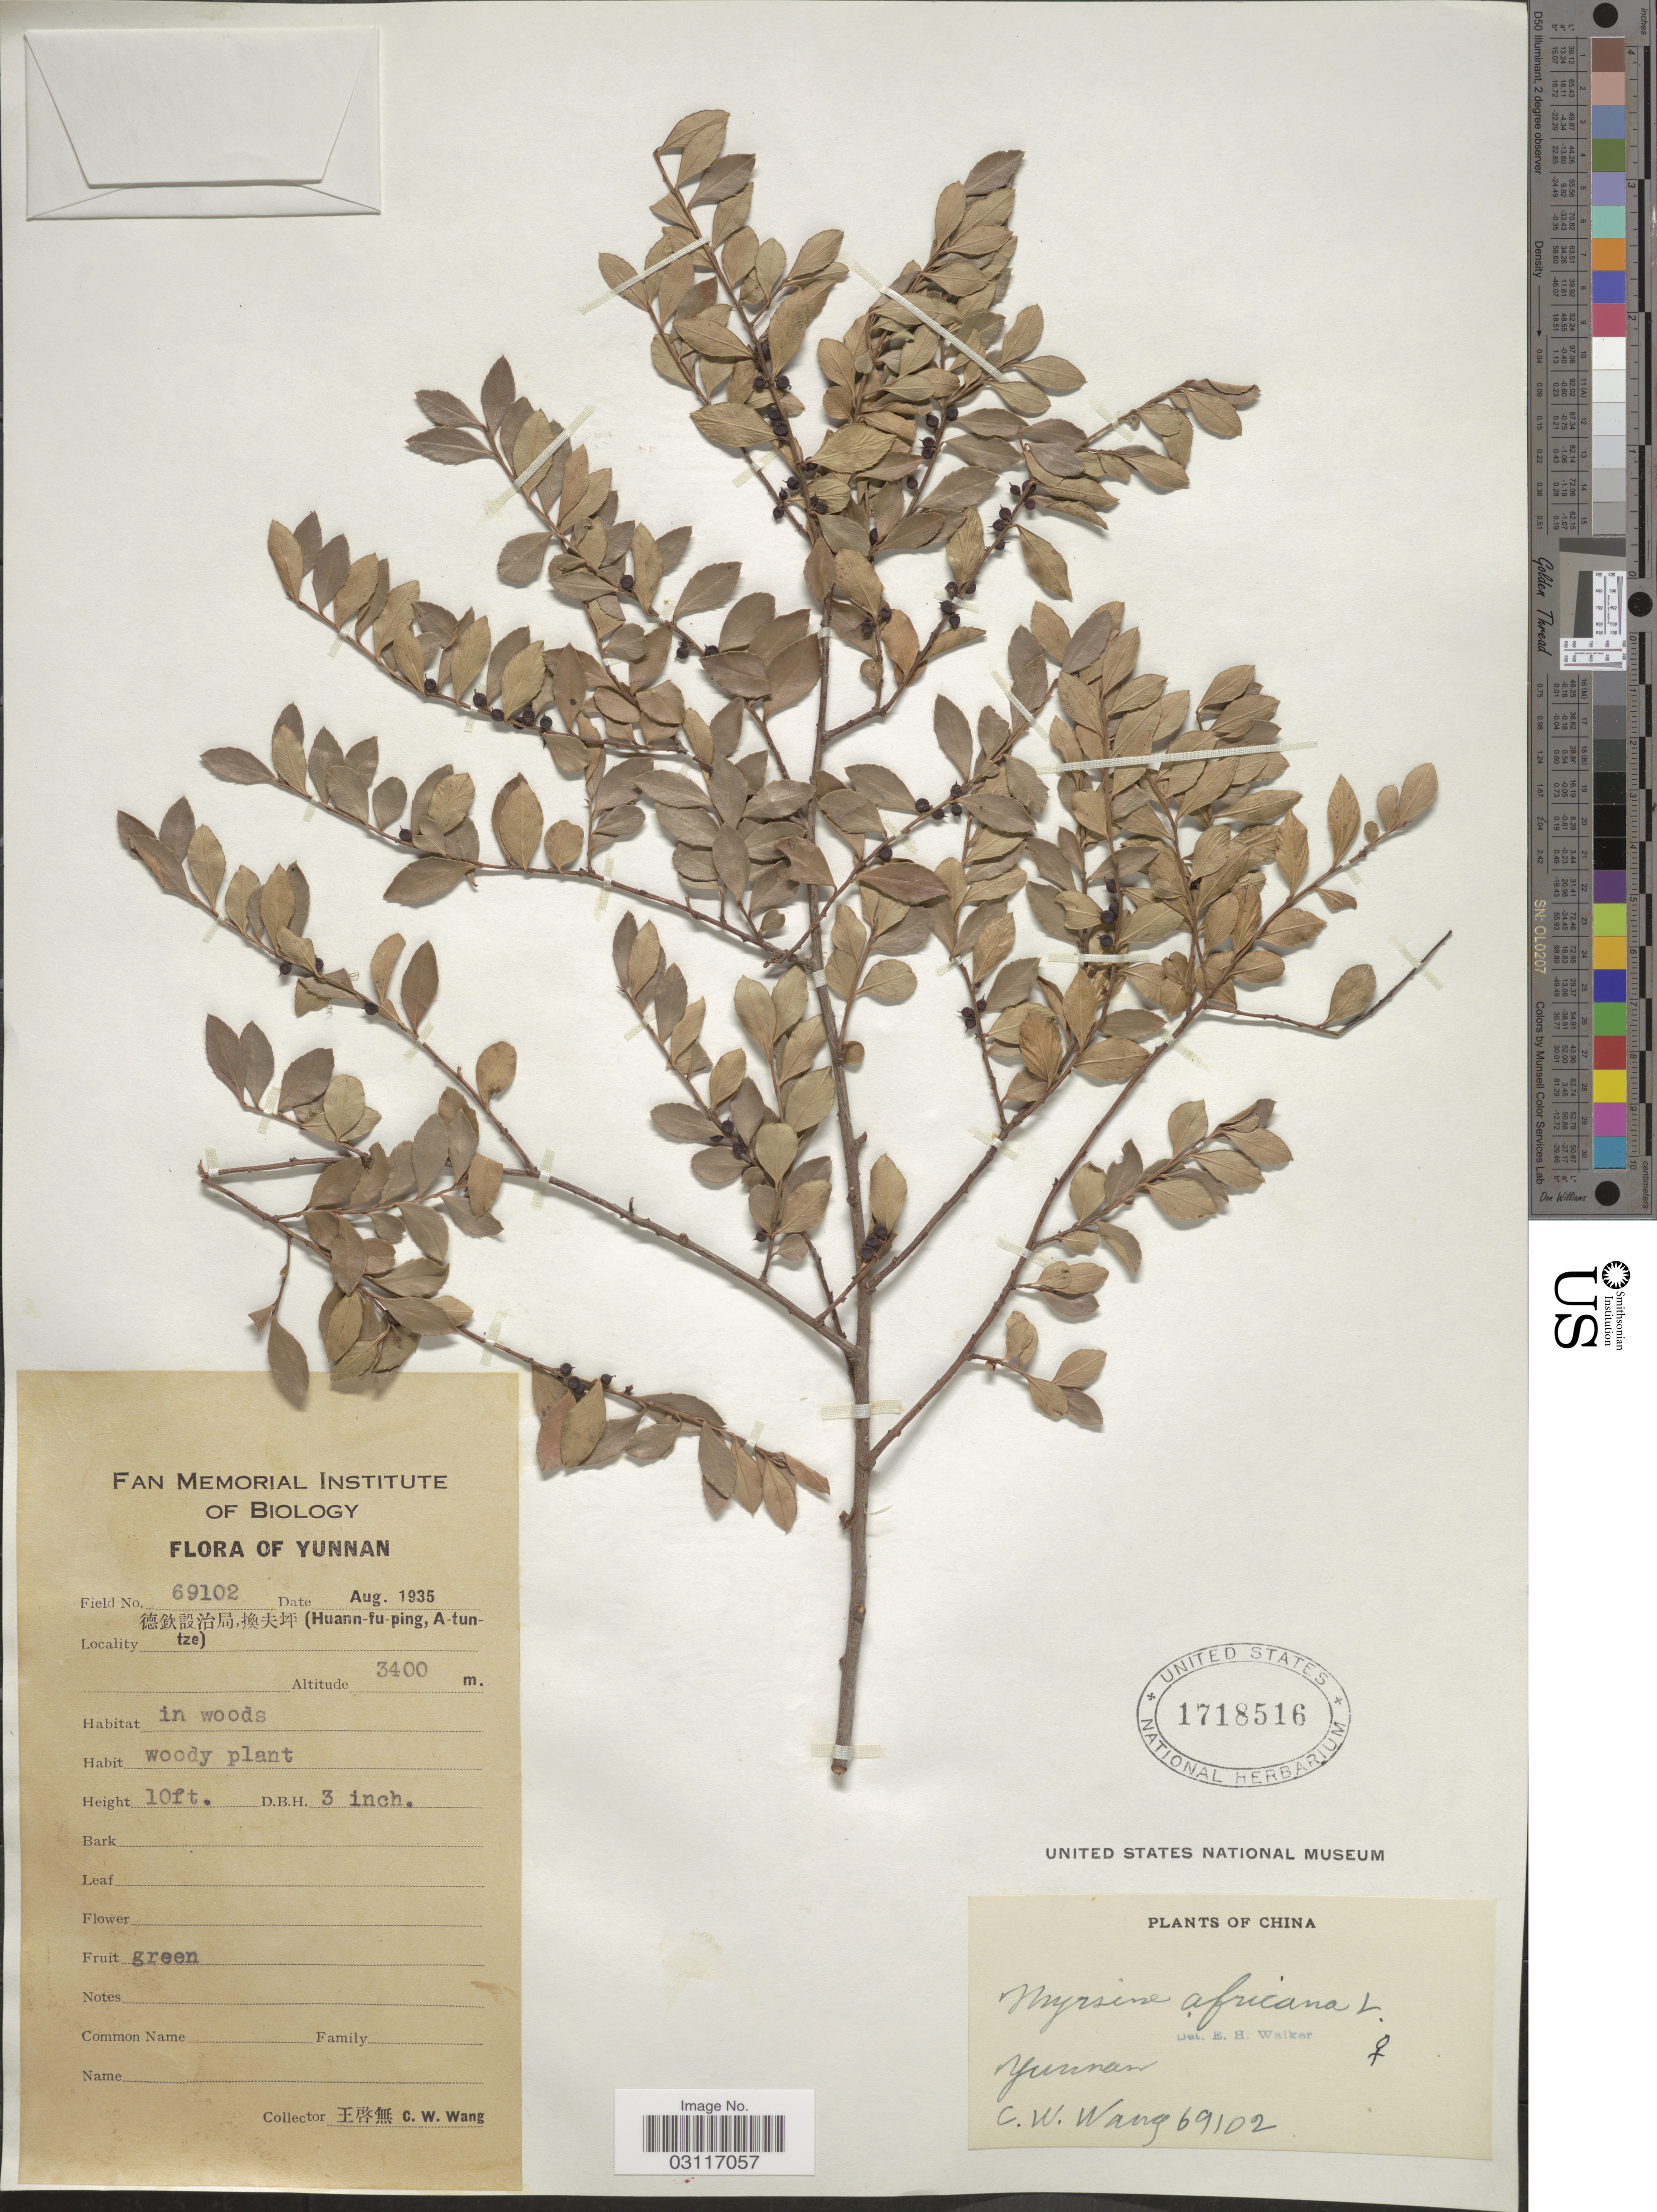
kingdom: Plantae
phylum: Tracheophyta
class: Magnoliopsida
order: Ericales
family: Primulaceae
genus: Myrsine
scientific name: Myrsine africana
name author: L.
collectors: C. W. Wang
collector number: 69102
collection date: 1935-08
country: China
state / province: Yunnan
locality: Huann-fu-ping, A-tun-tze.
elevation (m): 3400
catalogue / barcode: US 1718516